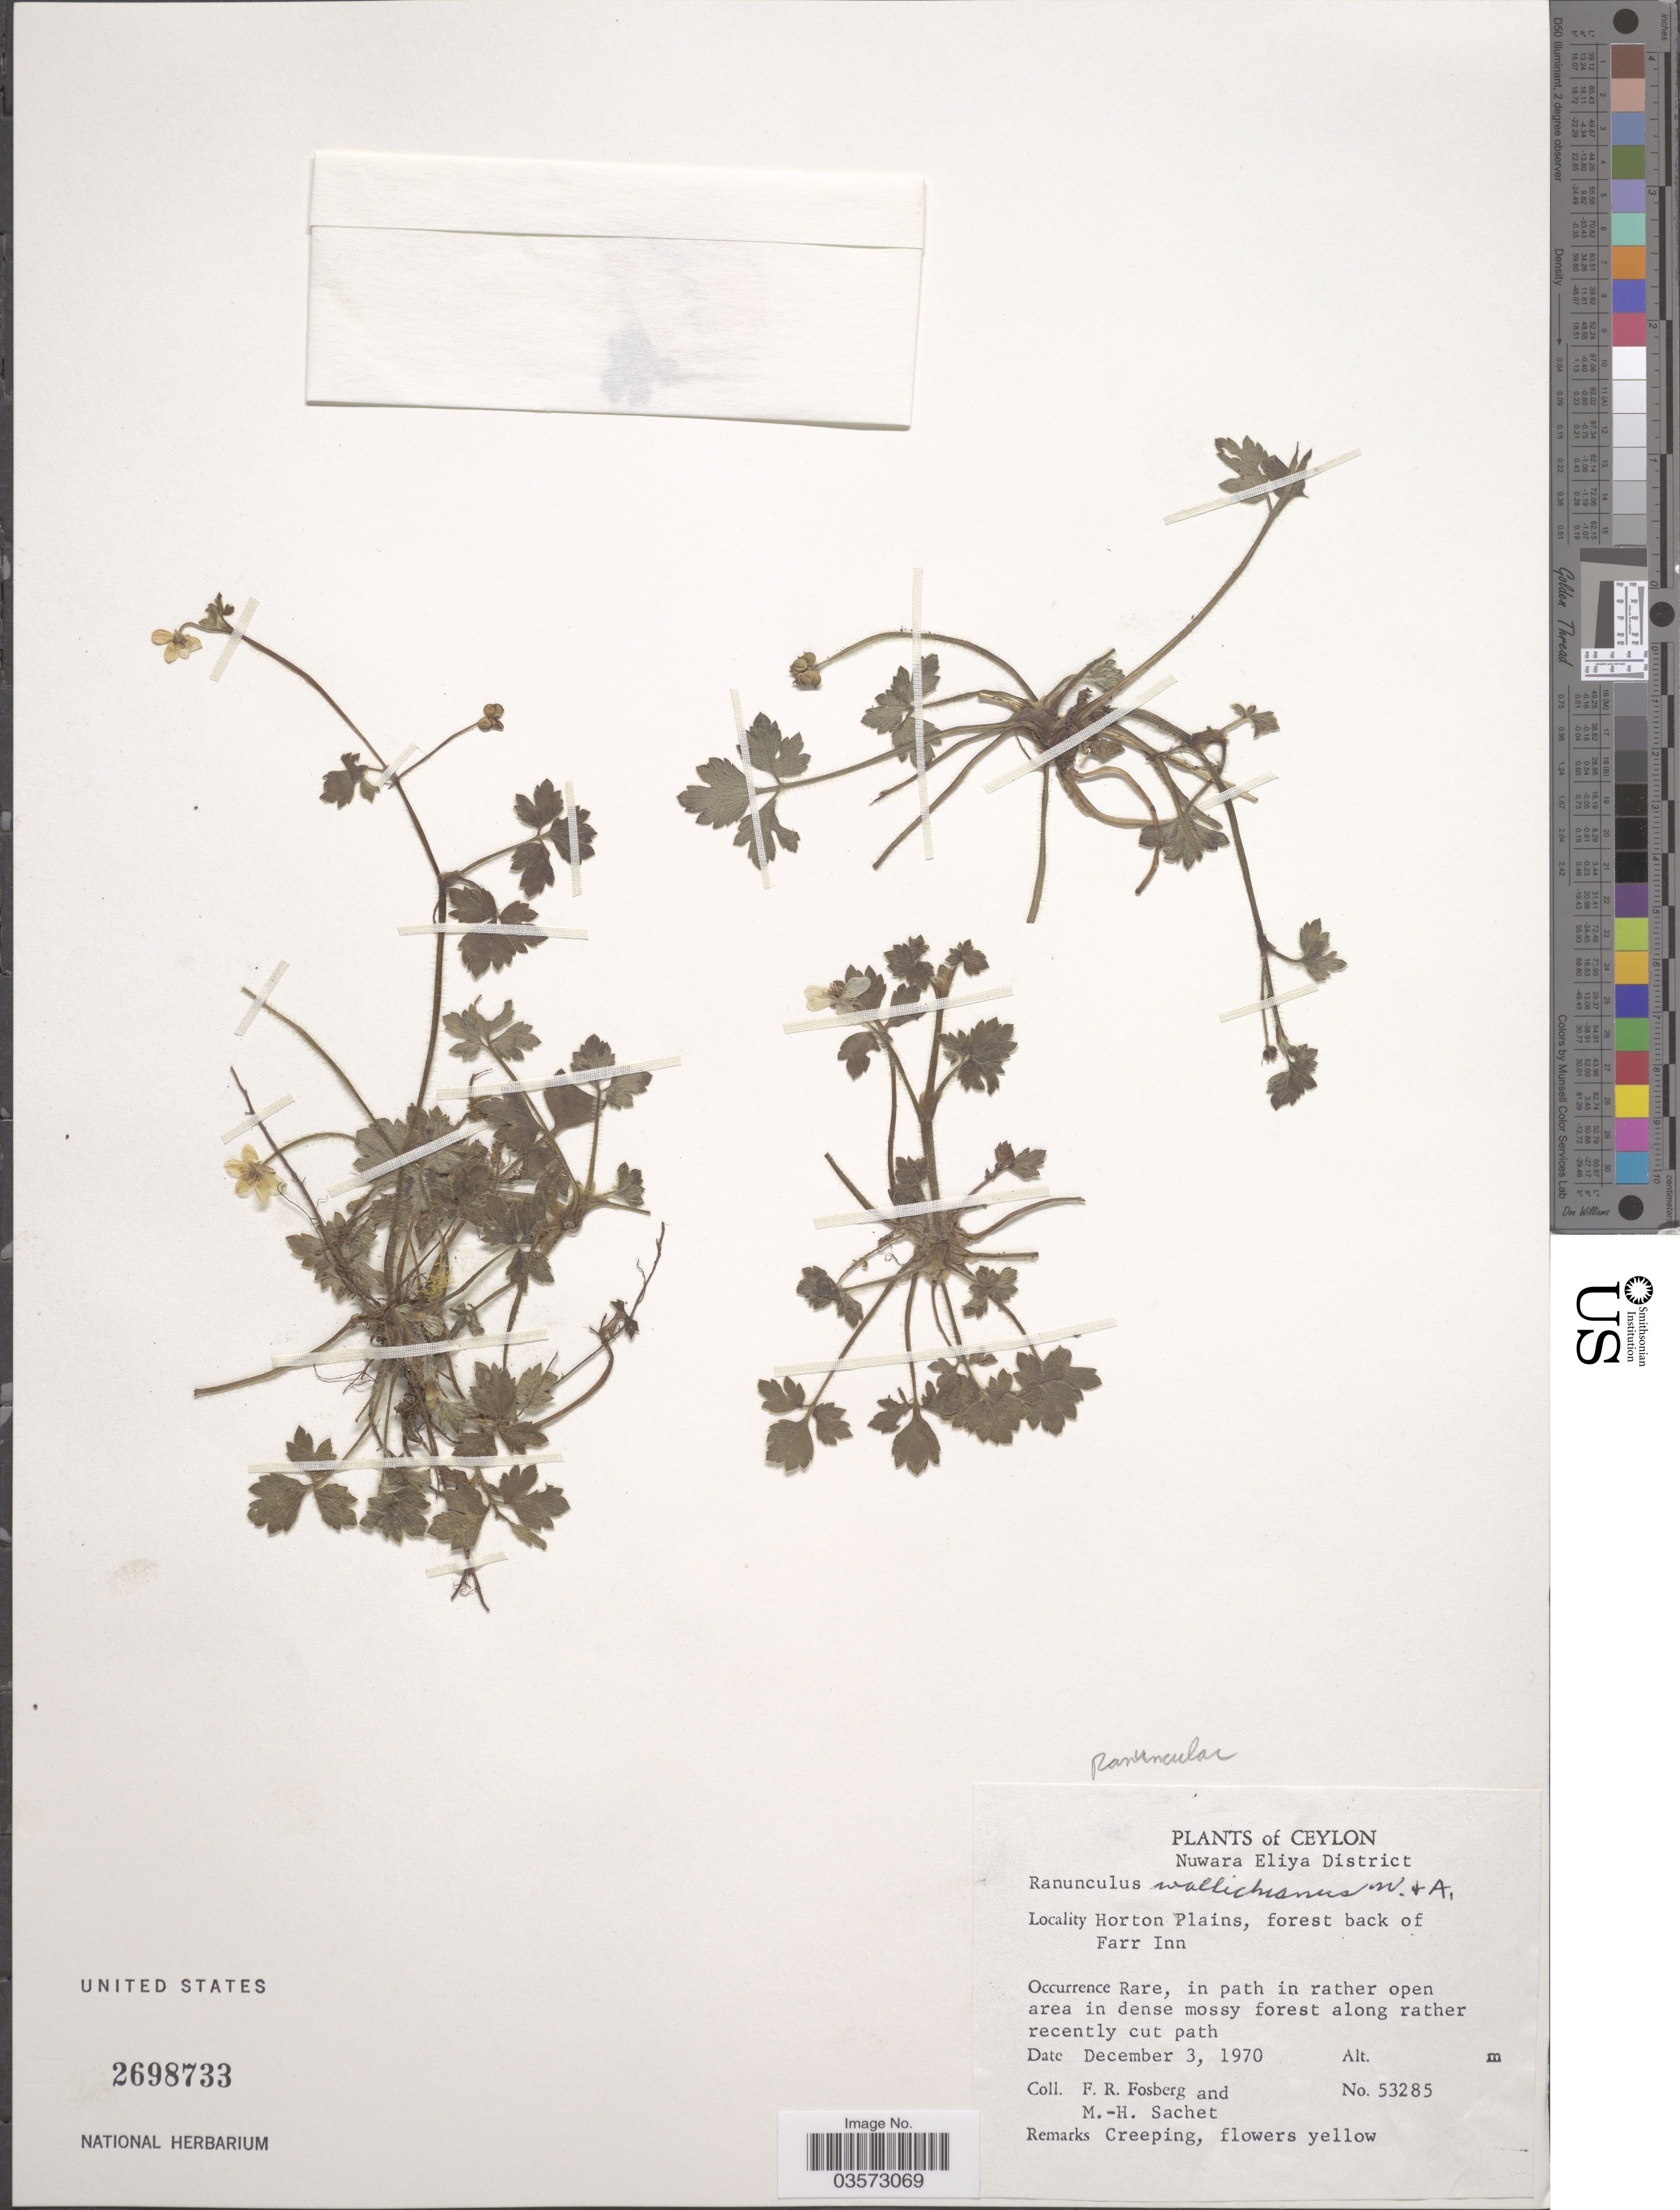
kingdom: Plantae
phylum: Tracheophyta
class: Magnoliopsida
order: Ranunculales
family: Ranunculaceae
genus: Ranunculus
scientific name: Ranunculus wallichianus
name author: Wight & Arn.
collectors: F. R. Fosberg & M.-H. Sachet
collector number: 53285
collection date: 1970-12-03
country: Sri Lanka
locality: Ceylon. Nuwara Eliya District. Horton Plains, forest back of Farr Inn.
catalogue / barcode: US 2698733